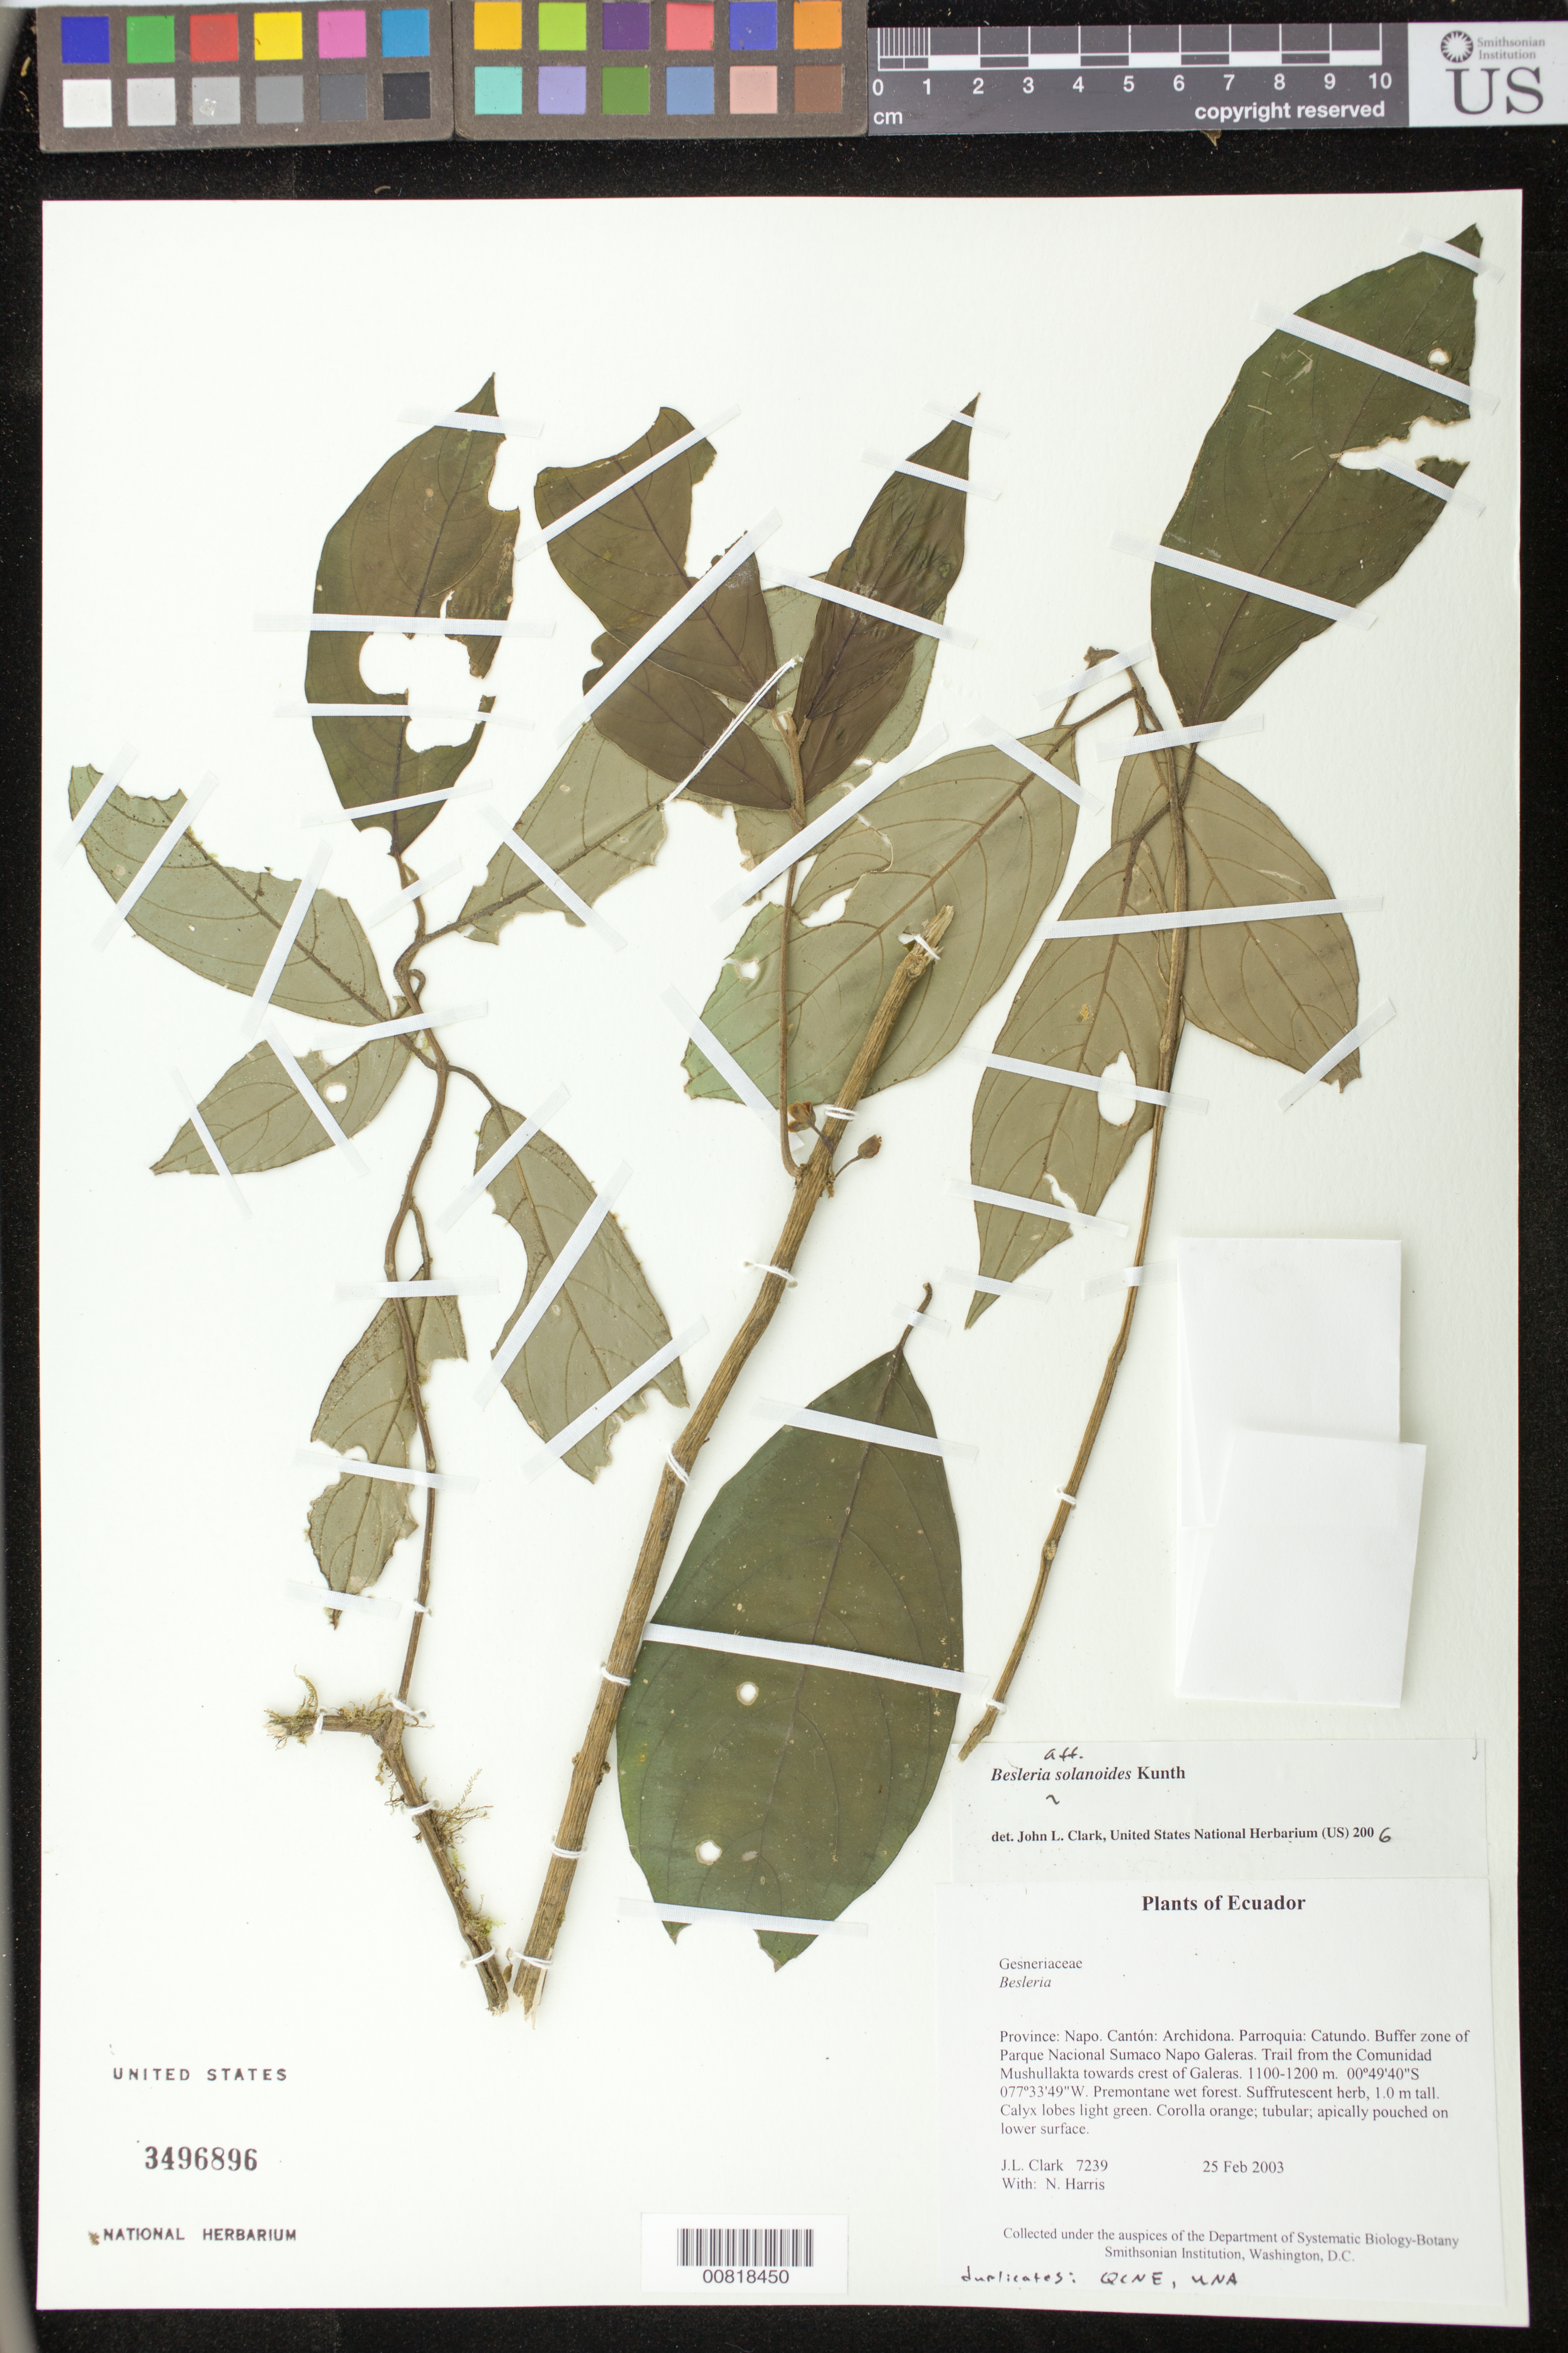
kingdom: Plantae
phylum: Tracheophyta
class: Magnoliopsida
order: Lamiales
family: Gesneriaceae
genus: Besleria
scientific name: Besleria solanoides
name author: Kunth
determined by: Clark, J. L., (SEL), The Marie Selby Botanical Garden (UNITED STATES)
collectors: J. L. Clark & N. Harris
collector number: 7239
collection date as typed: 25 Feb 2003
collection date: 2003-02-25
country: Ecuador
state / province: Napo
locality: Archidona. Parroquia: Catundo. Buffer zone of Parque Nacional Sumaco Napo Galeras. Trail from the Comunidad Mushullakta towards crest of Galeras.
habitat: Premontane wet forest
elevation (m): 1100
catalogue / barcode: US 3496896